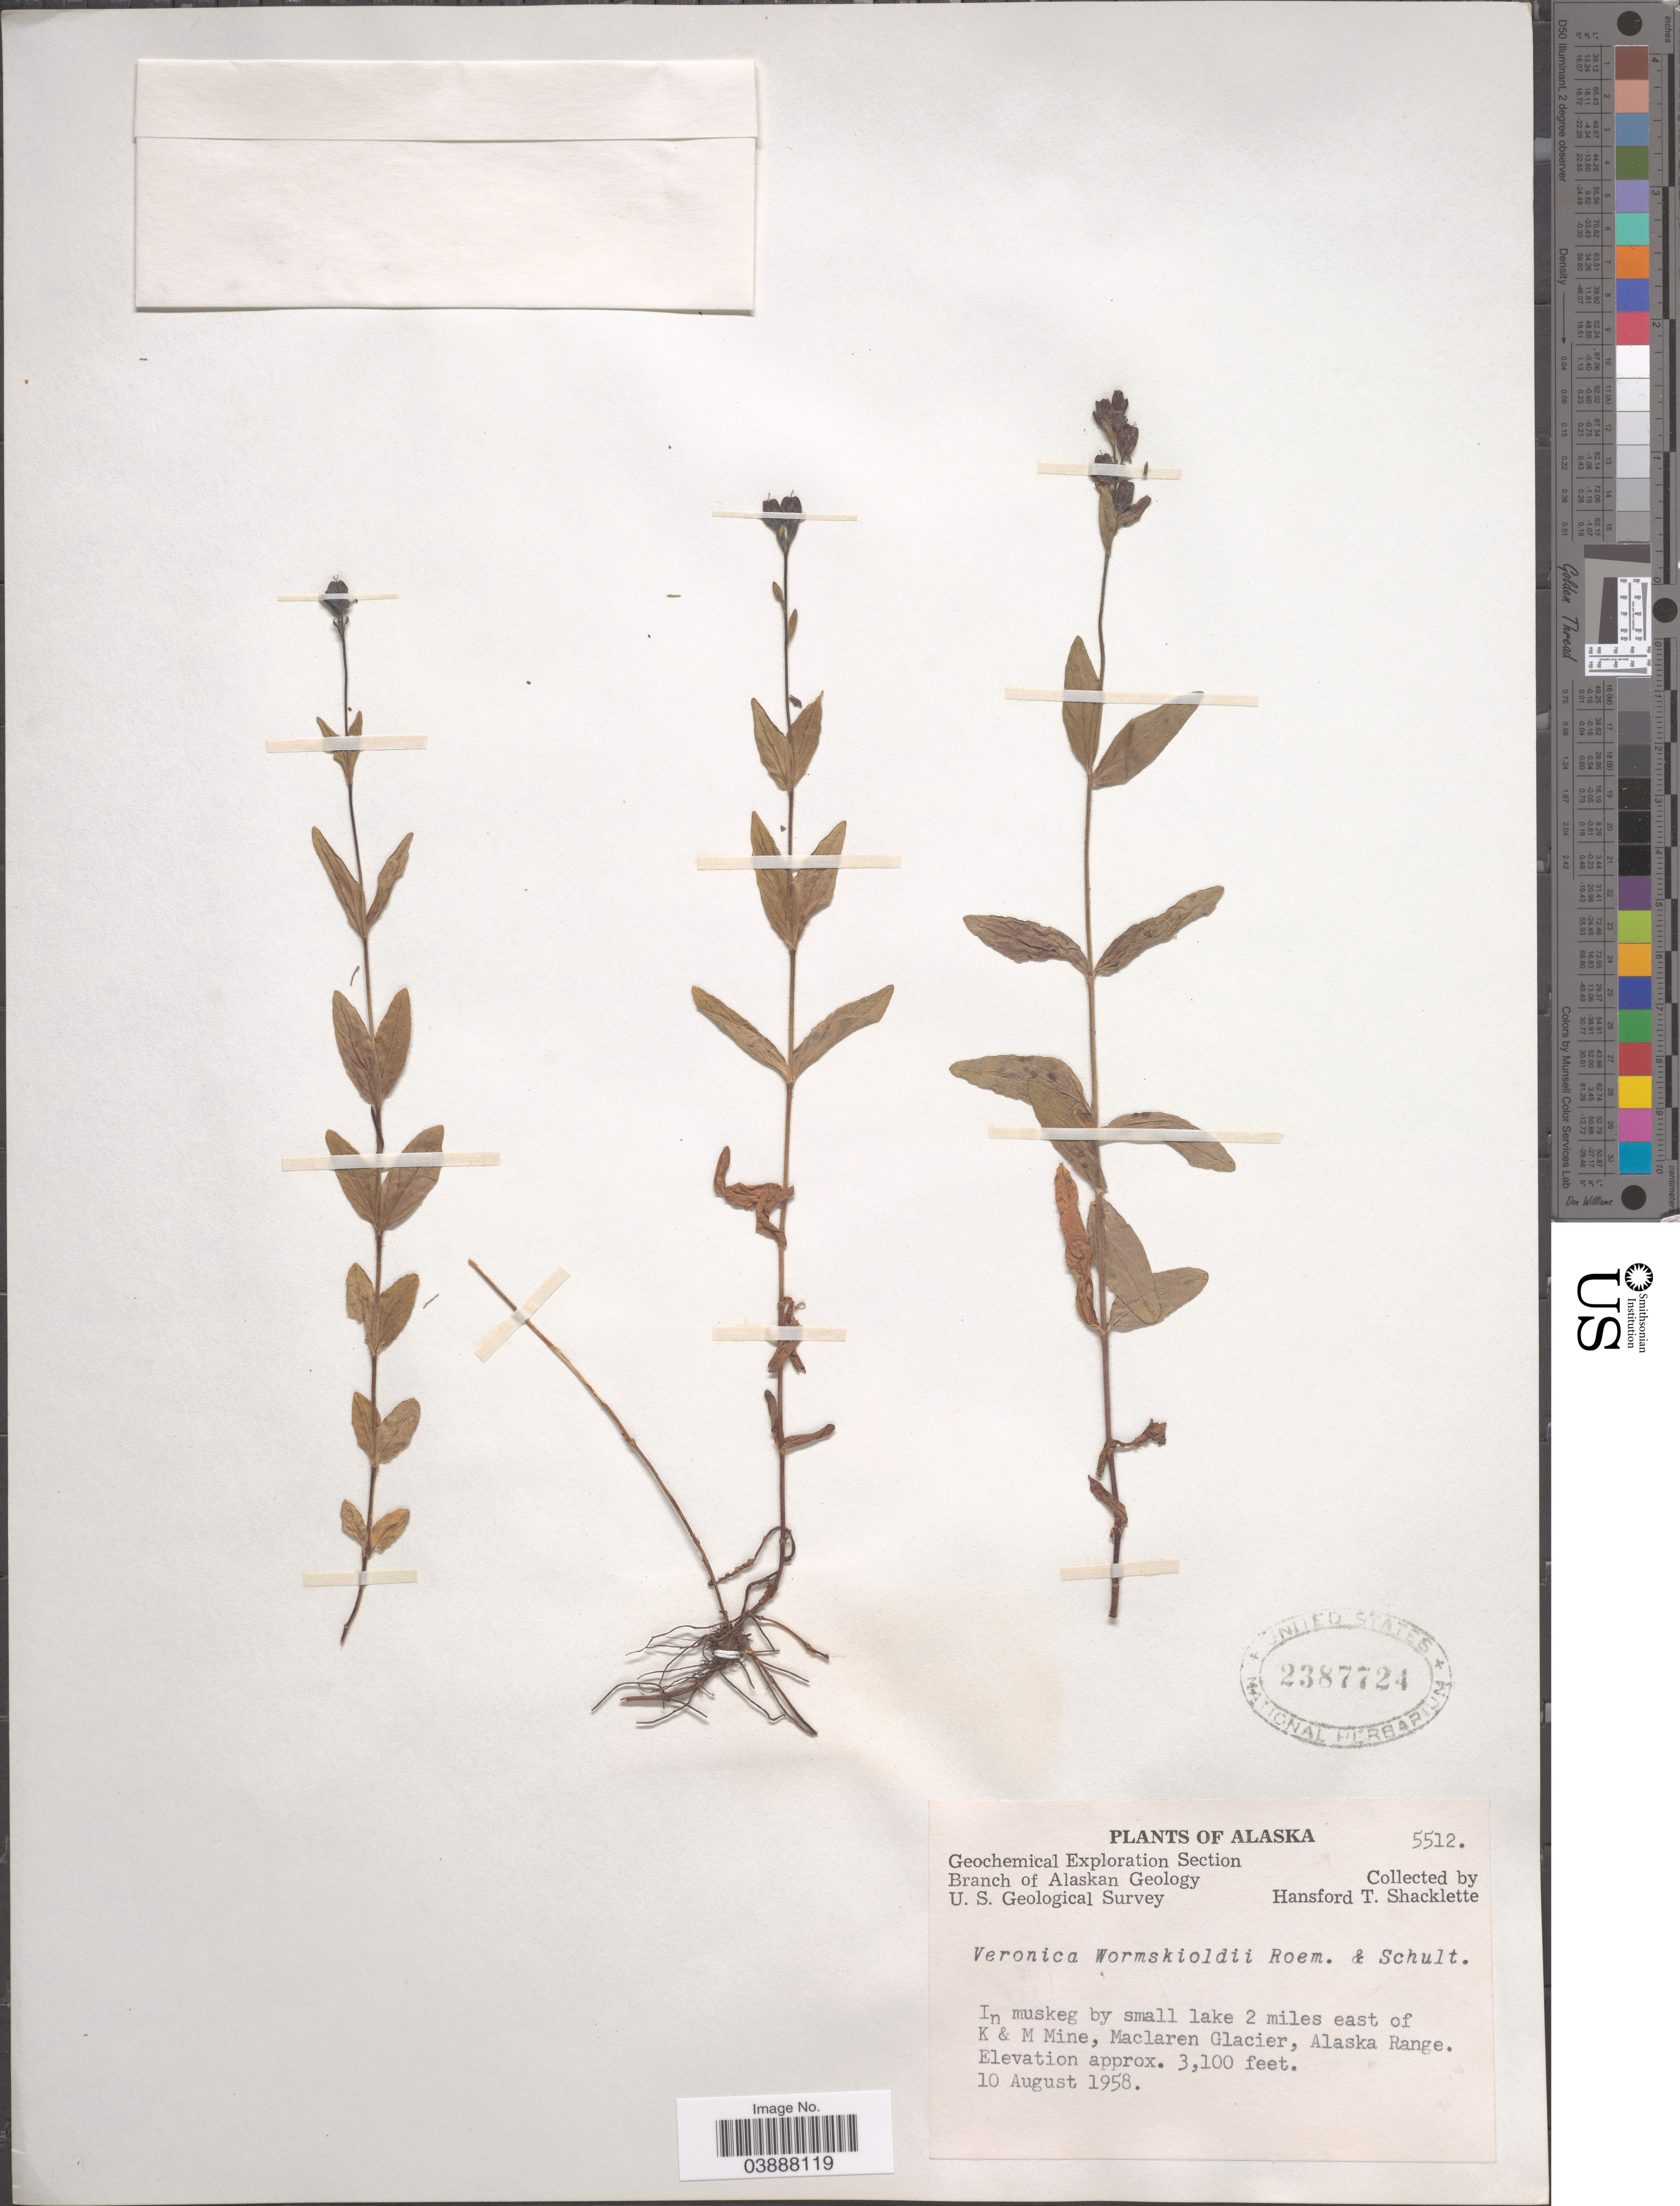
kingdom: Plantae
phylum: Tracheophyta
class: Magnoliopsida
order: Lamiales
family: Plantaginaceae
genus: Veronica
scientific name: Veronica wormskjoldii subsp. wormskjoldii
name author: Roem. & Schult.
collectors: H. Shacklette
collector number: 5512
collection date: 1958-08-10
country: United States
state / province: Alaska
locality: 2 miles east of K & M Mine, Maclaren Glacier, Alaska Range.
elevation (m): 945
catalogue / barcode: US 2387724